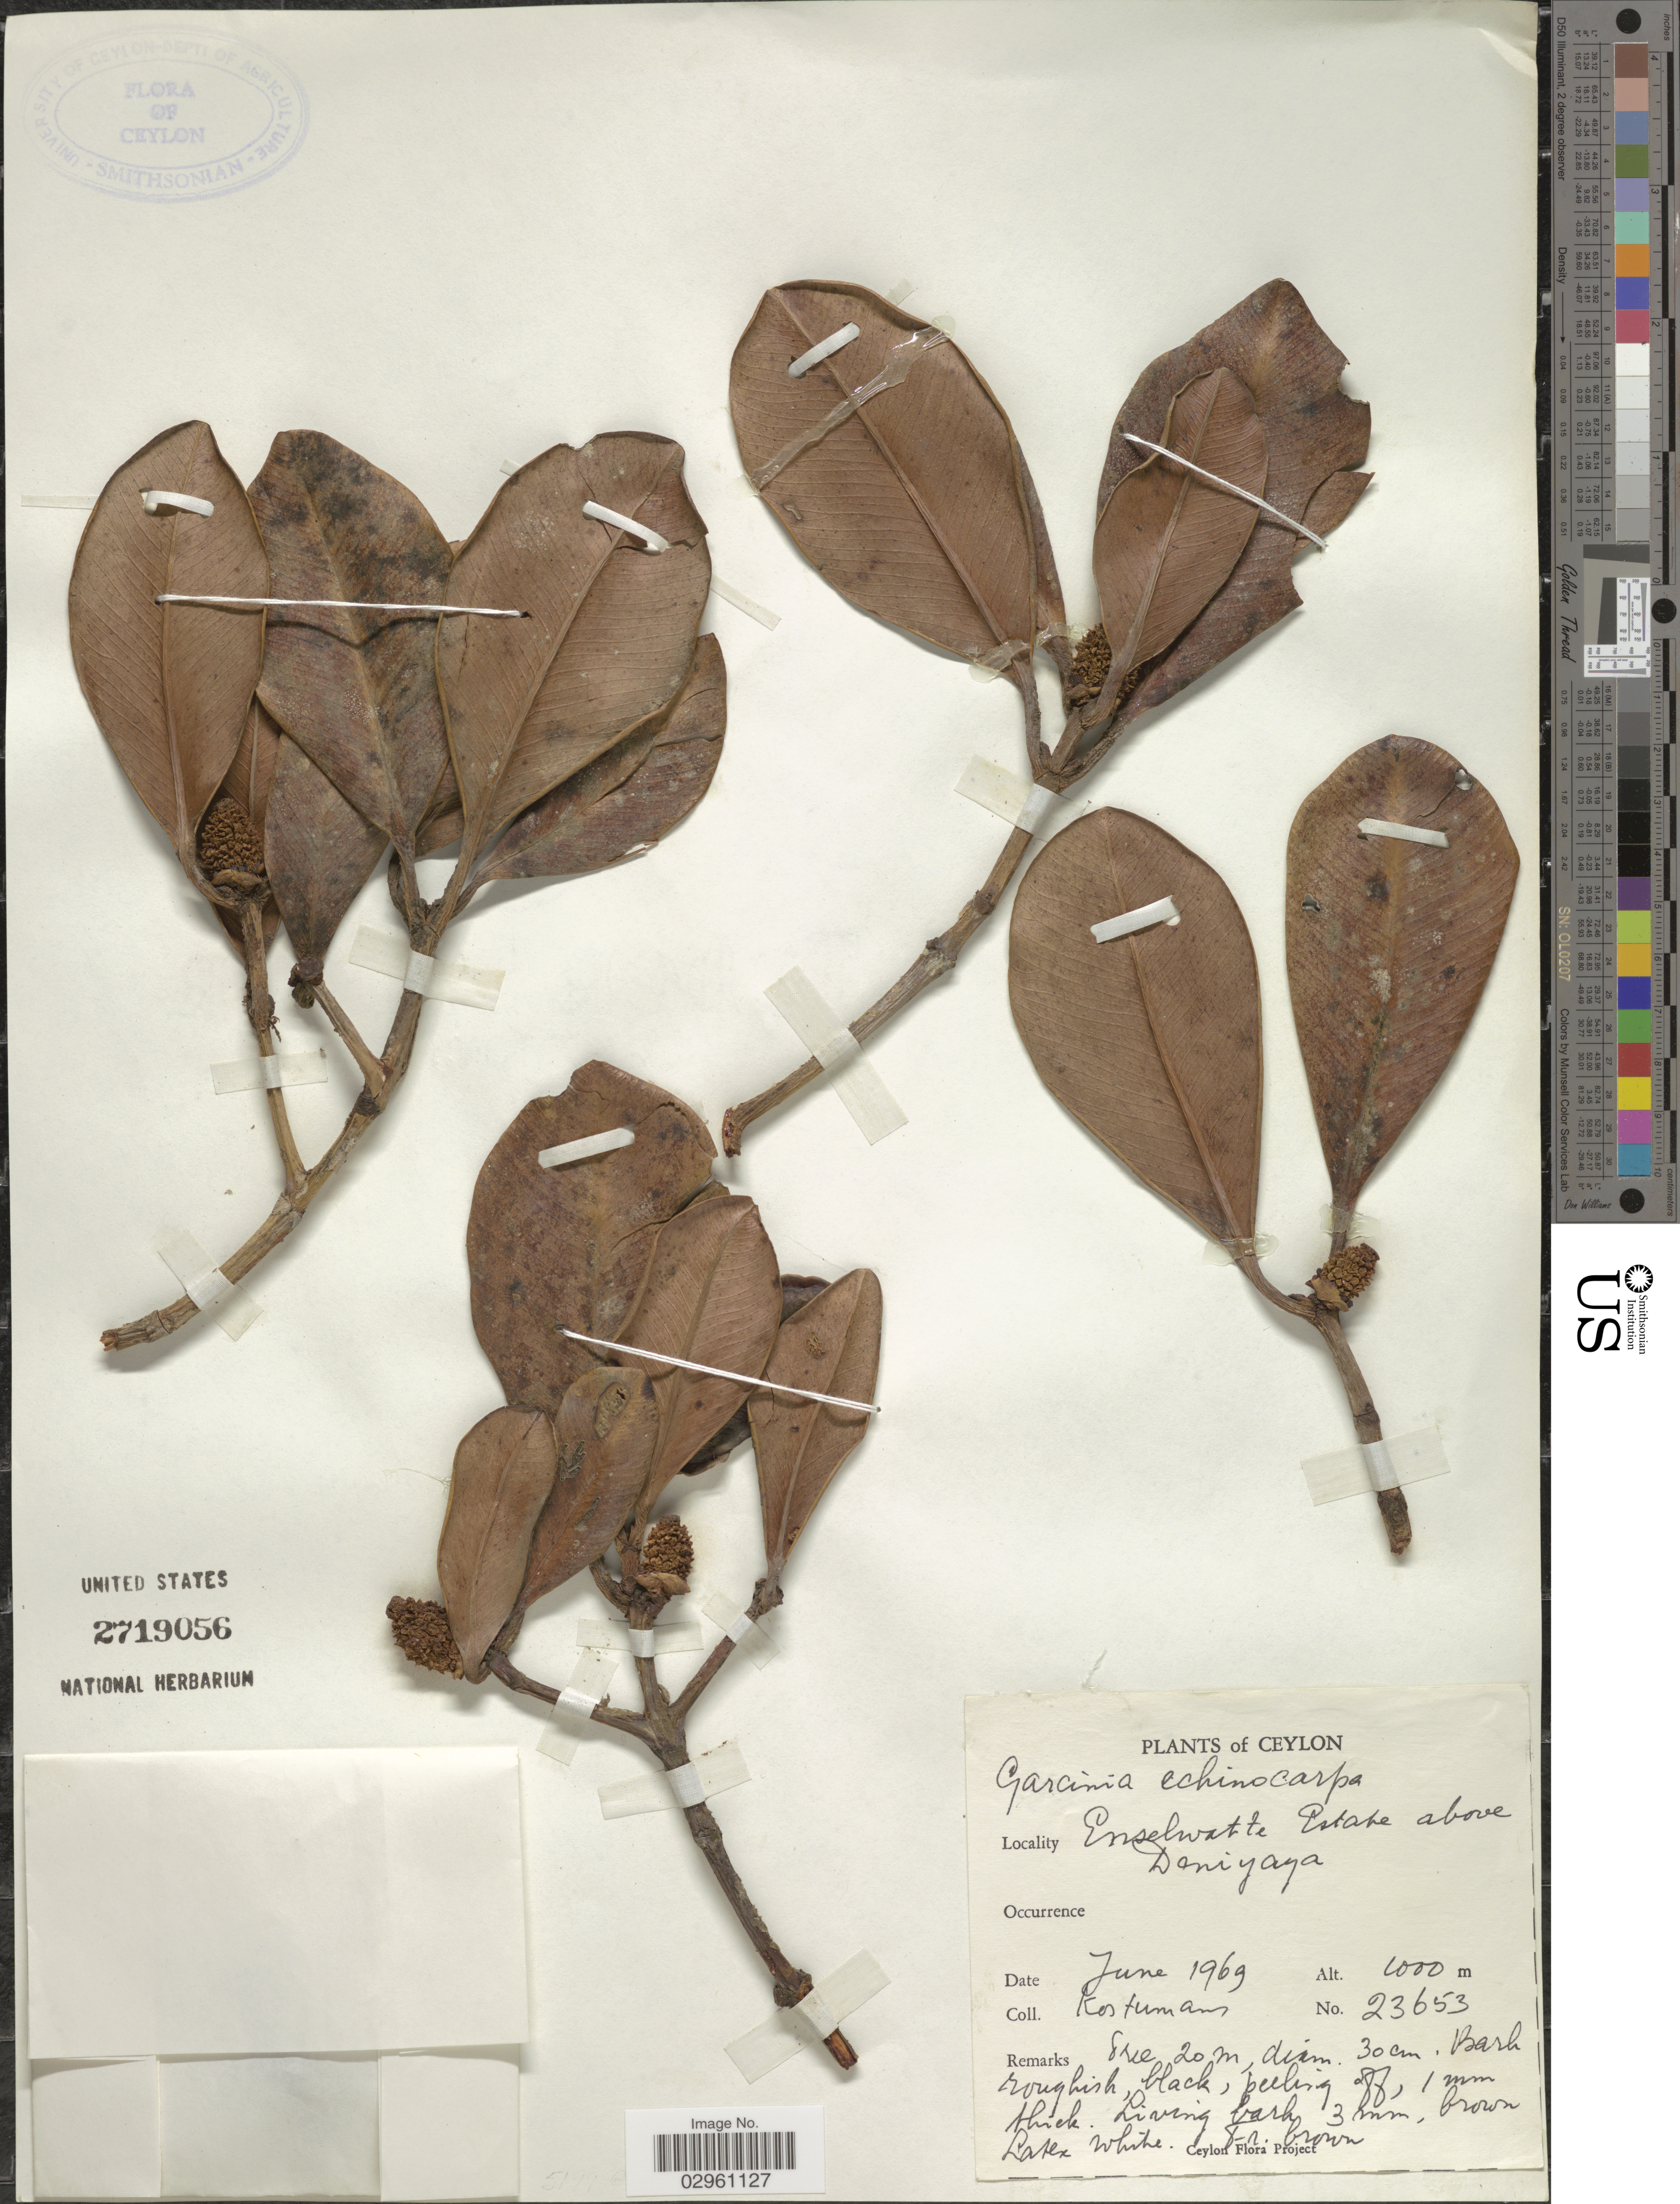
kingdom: Plantae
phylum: Tracheophyta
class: Magnoliopsida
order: Malpighiales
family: Clusiaceae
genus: Garcinia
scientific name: Garcinia echinocarpa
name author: Thwaites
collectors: Kostermans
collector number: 23653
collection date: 1969-06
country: Sri Lanka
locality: Ceylon. Enselwatte Estate above Deniyaya.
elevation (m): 1000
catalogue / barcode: US 2719056